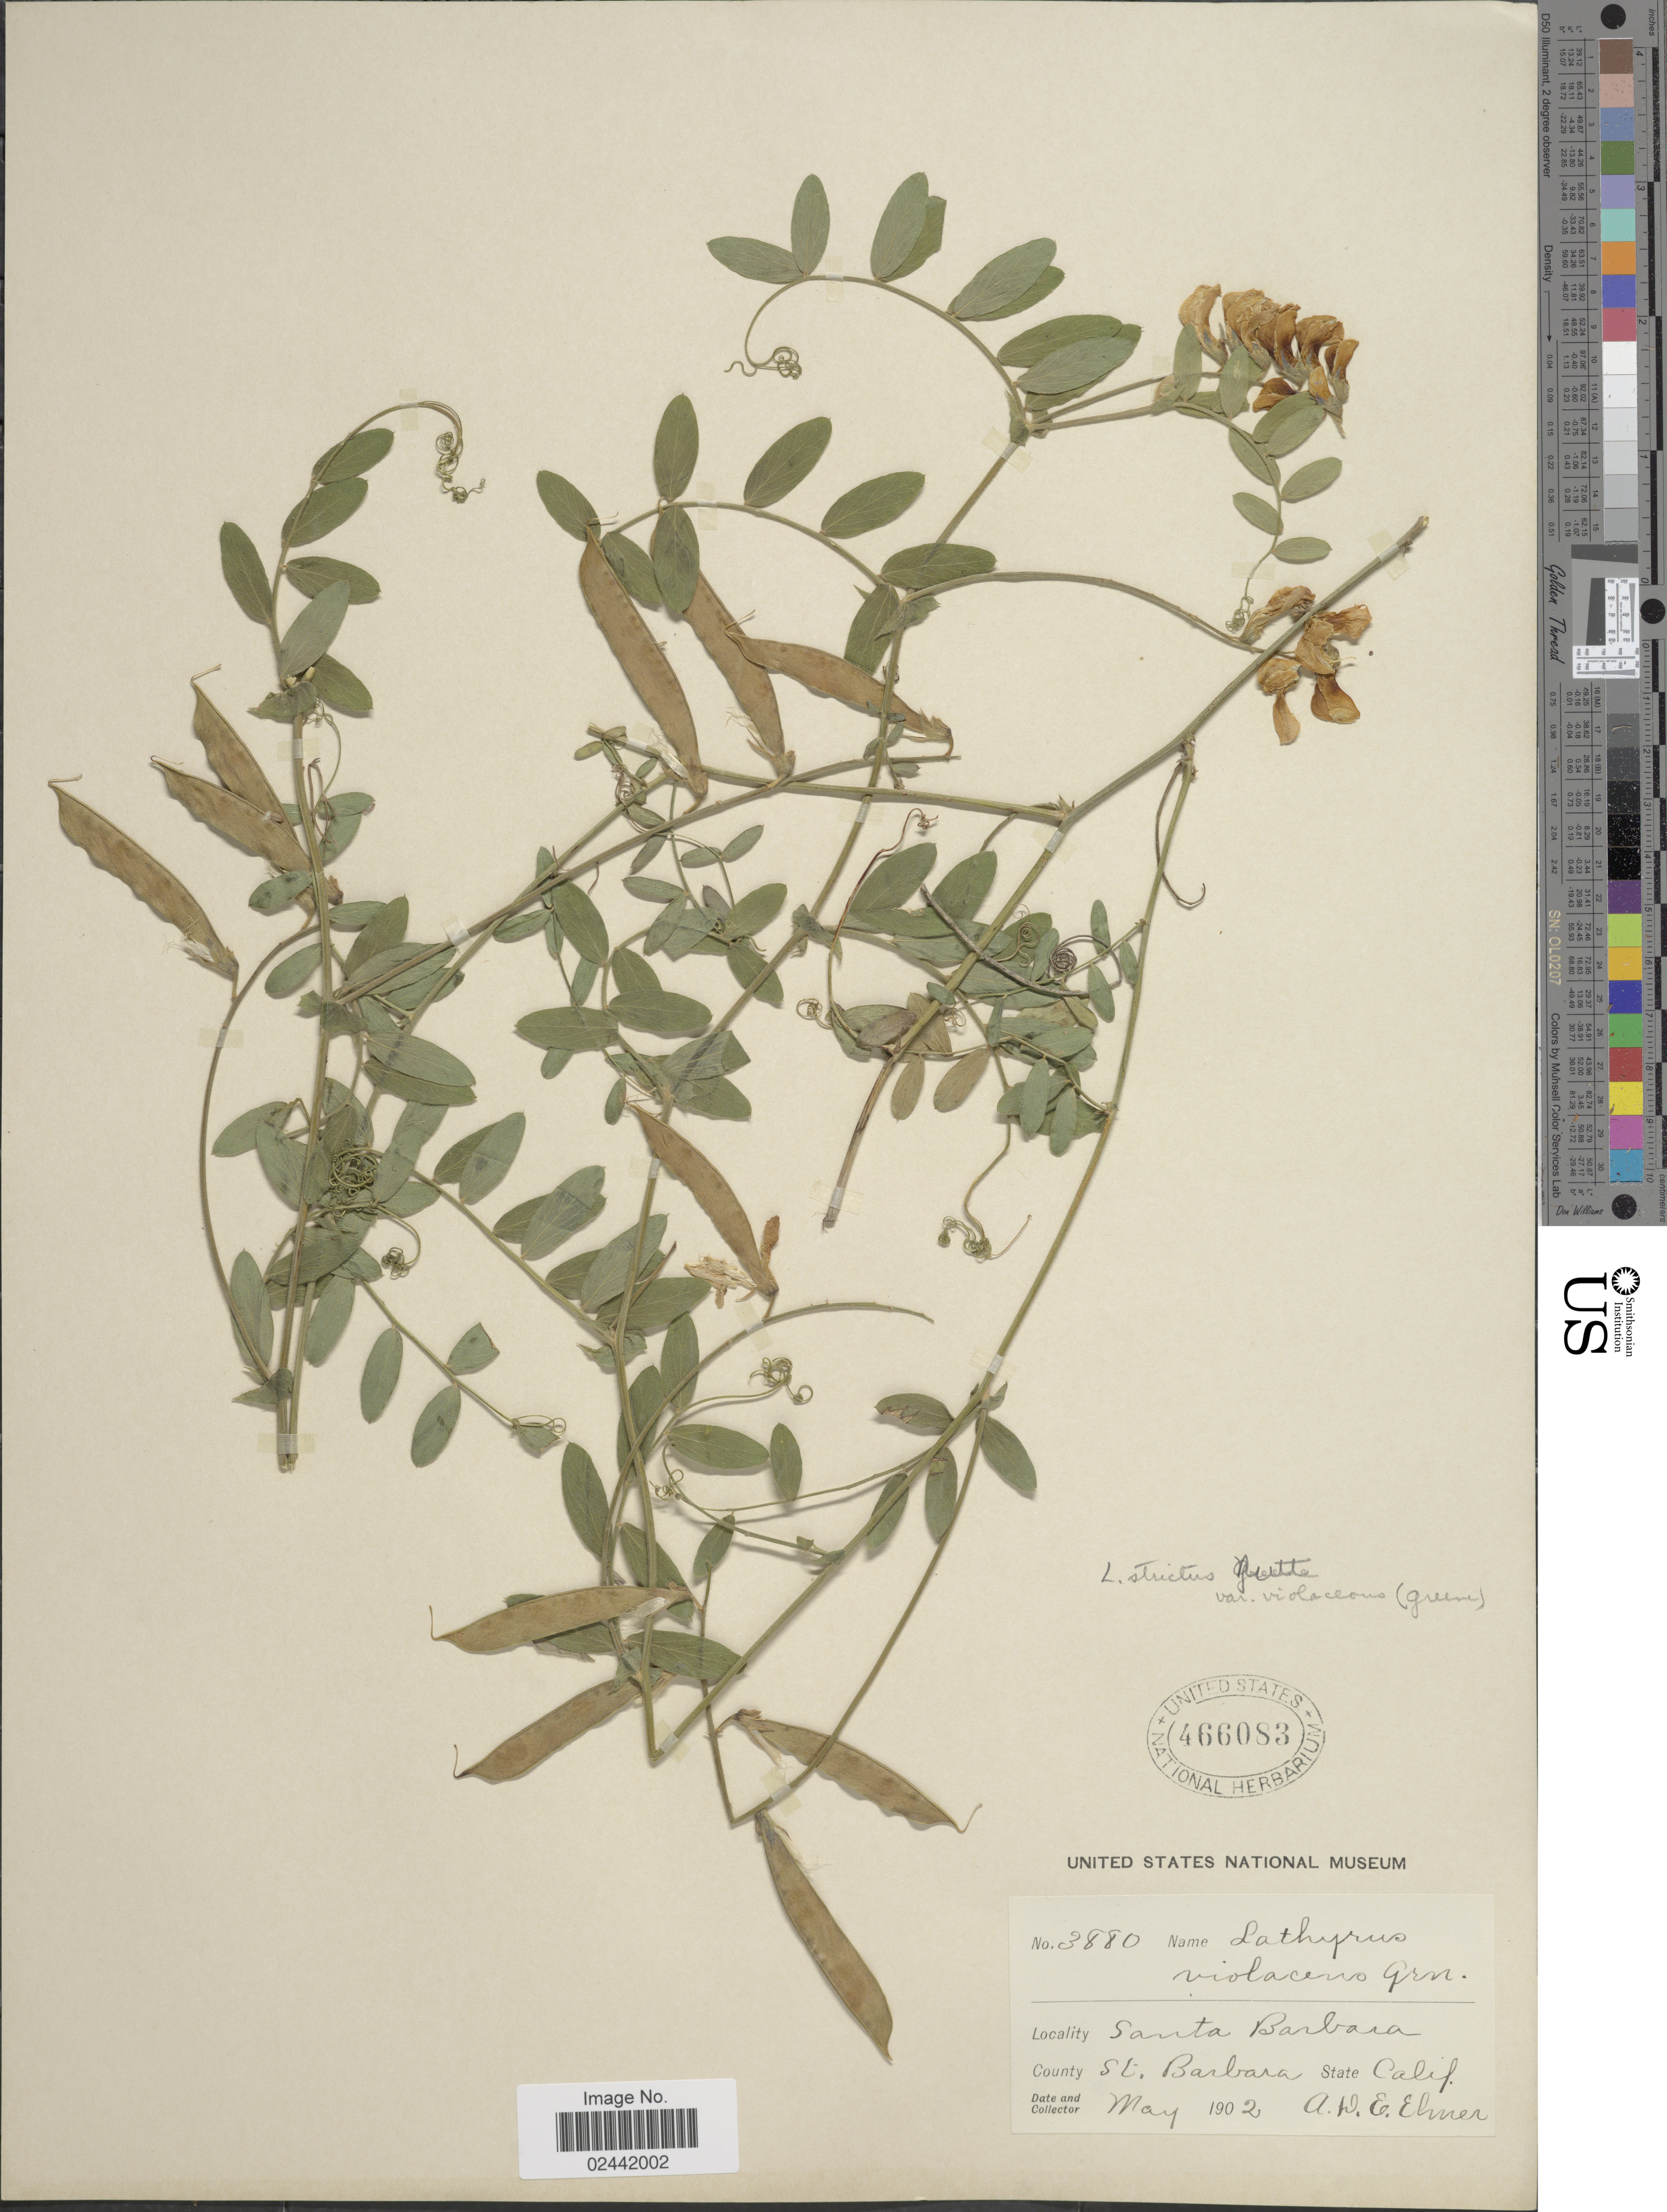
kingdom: Plantae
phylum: Tracheophyta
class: Magnoliopsida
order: Fabales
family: Fabaceae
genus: Lathyrus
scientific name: Lathyrus violaceus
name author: Greene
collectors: A. D. E. Elmer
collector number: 3880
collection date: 1902-05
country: United States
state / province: California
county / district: Santa Barbara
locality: Santa Barbara. County: St. Barbara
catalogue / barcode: US 466083